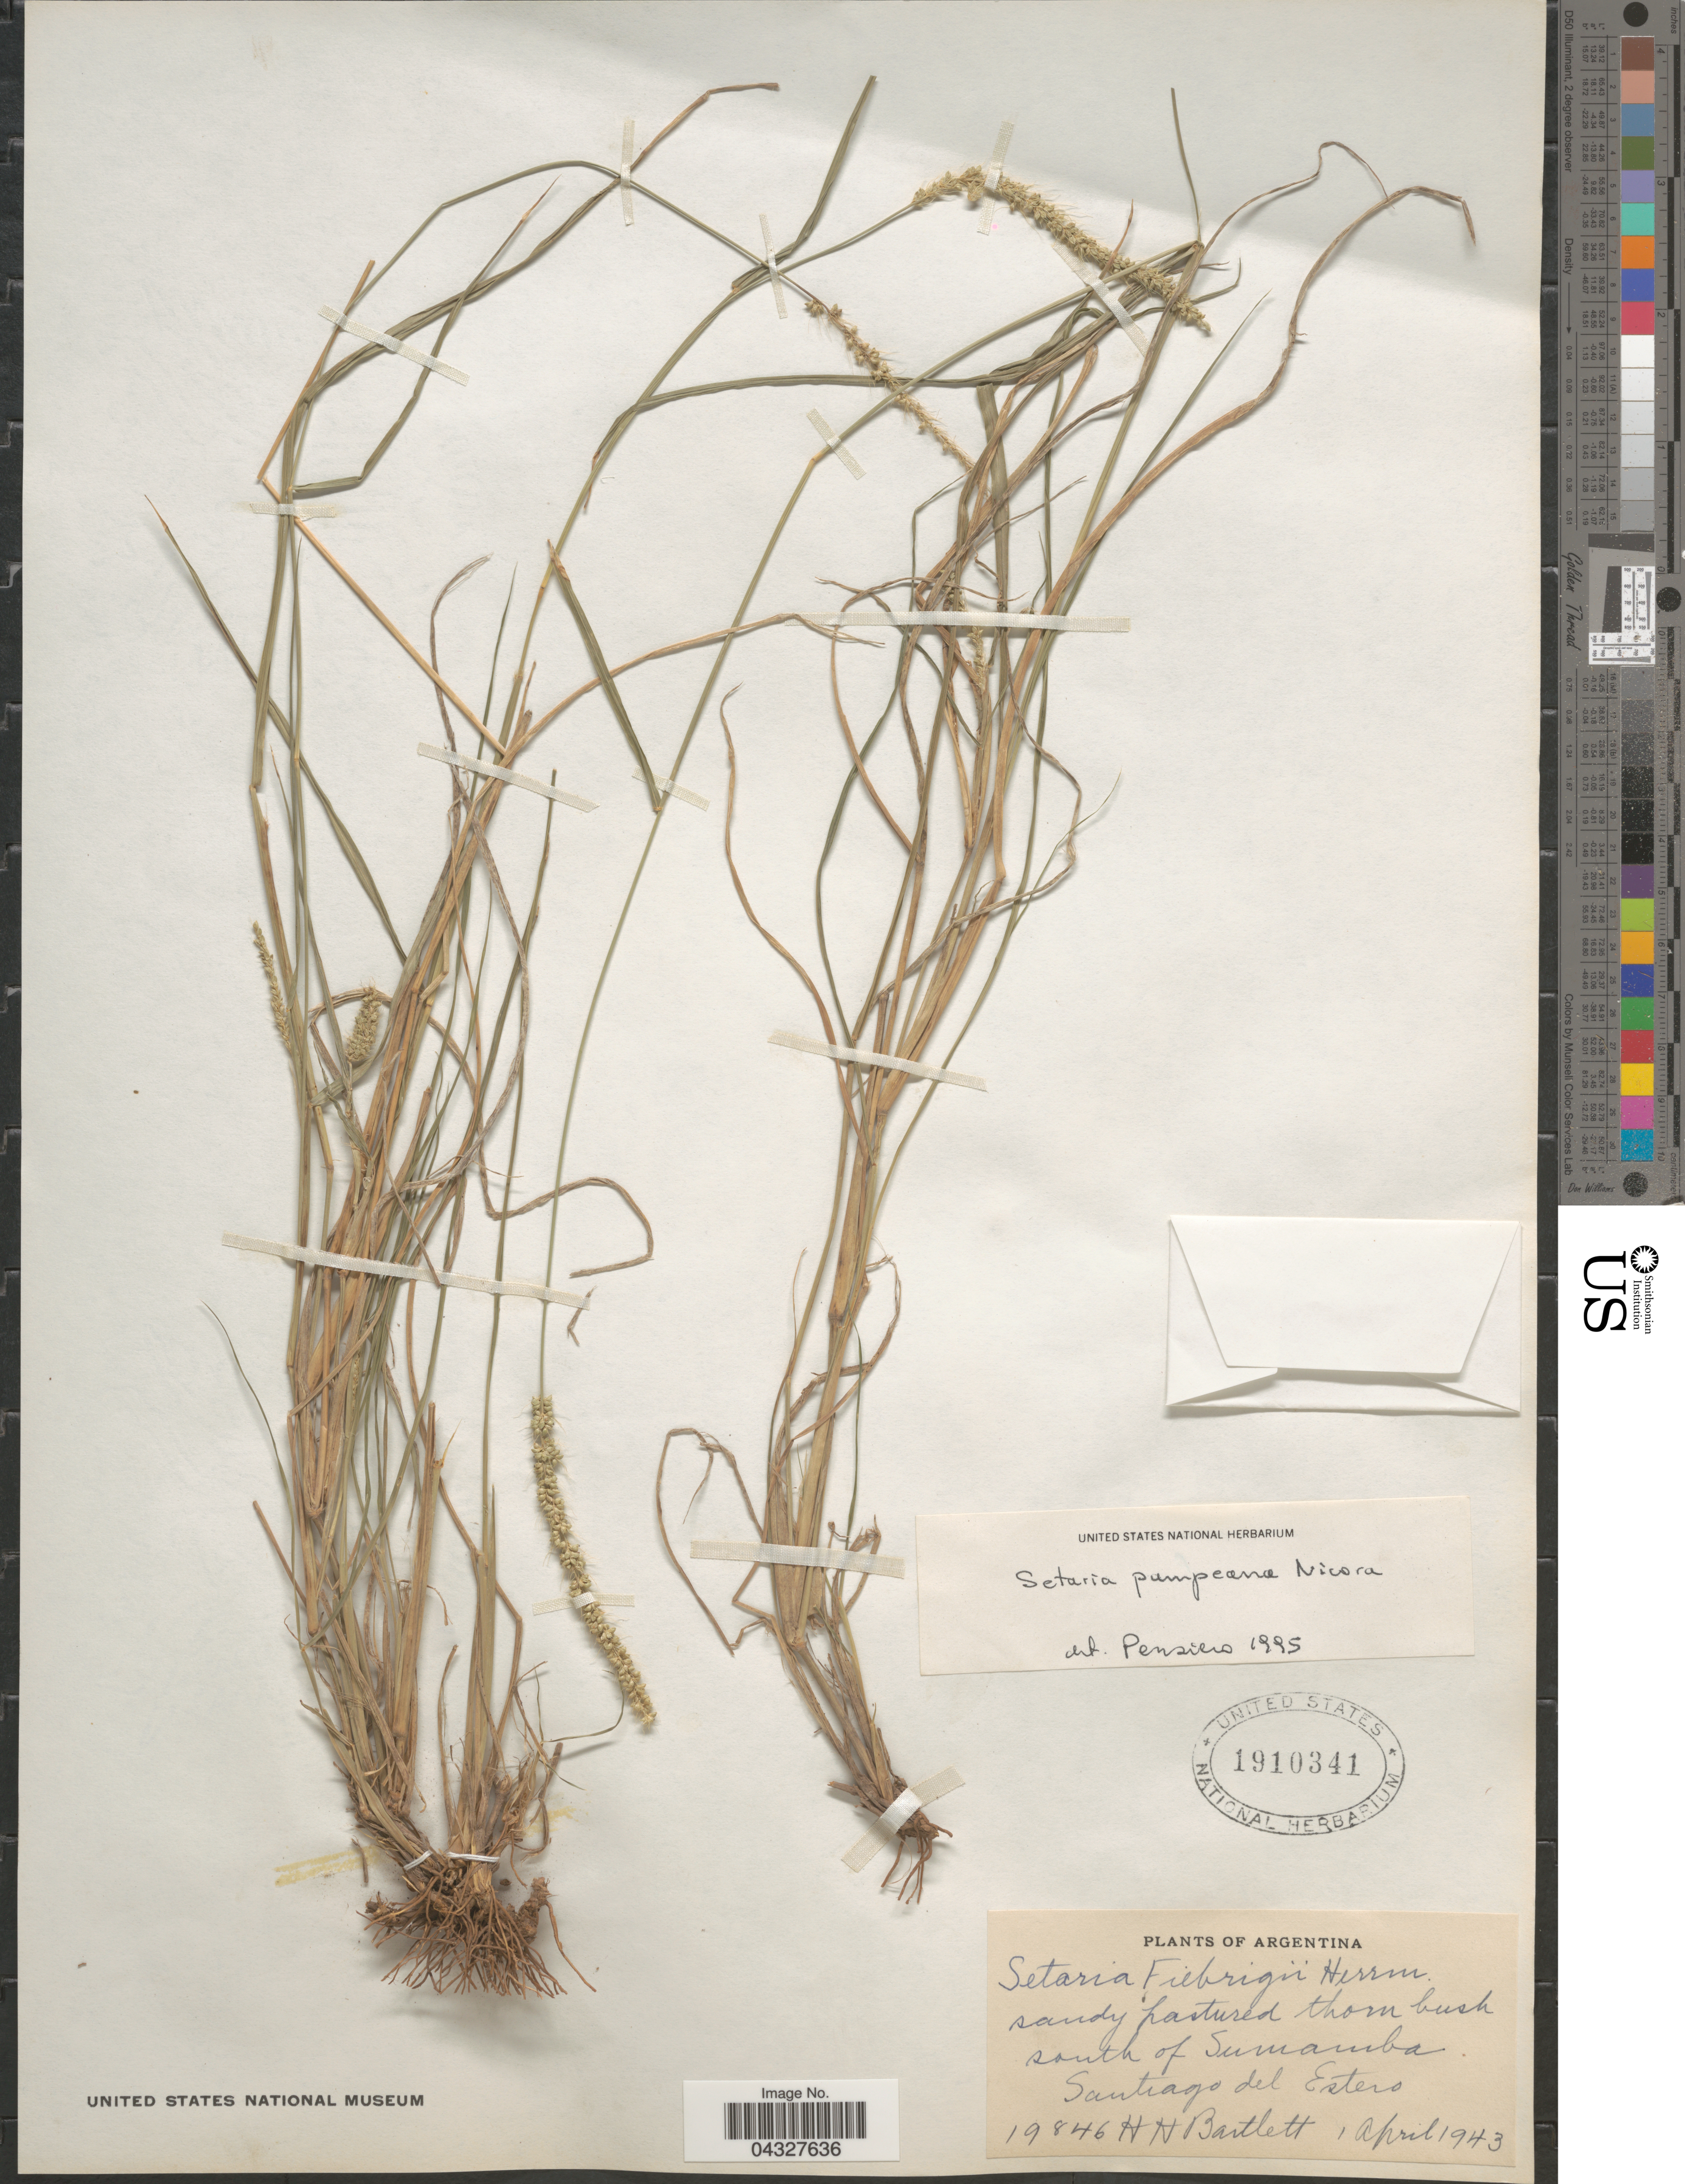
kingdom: Plantae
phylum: Tracheophyta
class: Liliopsida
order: Poales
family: Poaceae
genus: Setaria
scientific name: Setaria pampeana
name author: Parodi ex Nicora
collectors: H. H. Bartlett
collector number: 19846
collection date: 1943-04-01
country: Argentina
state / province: Santiago del Estero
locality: Sandy pastured thorn bush south of Sumamba.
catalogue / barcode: US 1910341